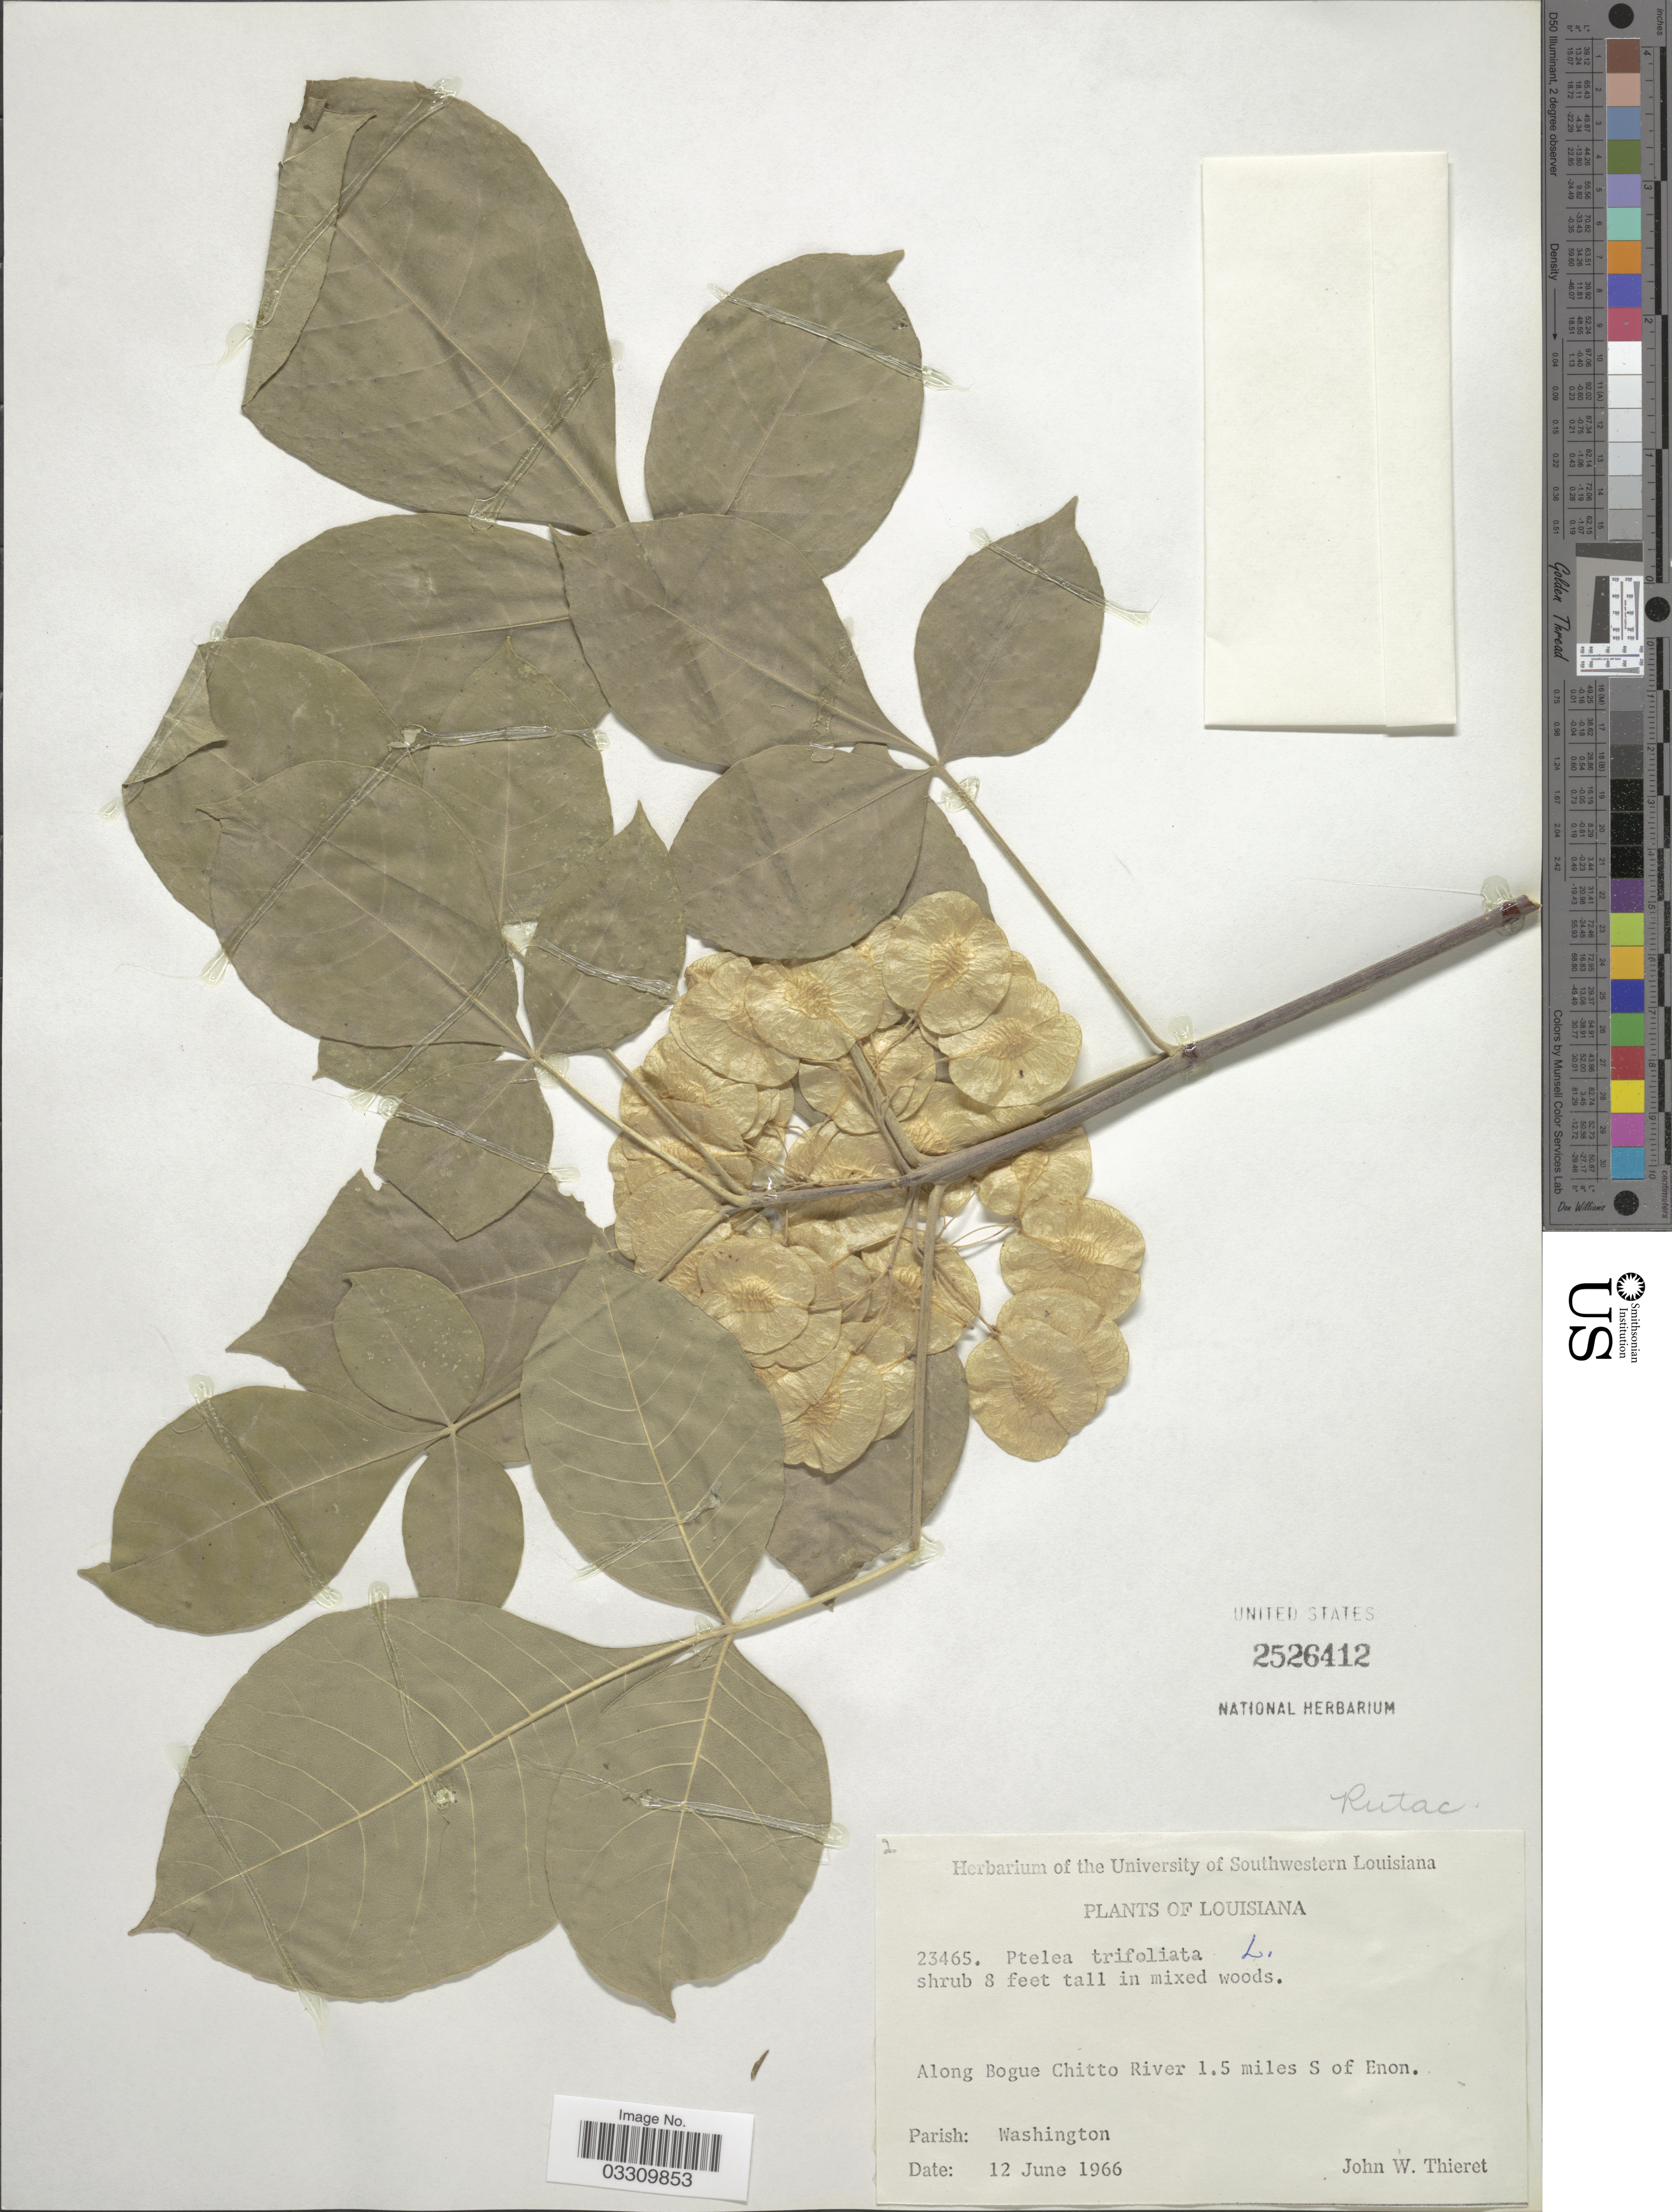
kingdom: Plantae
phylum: Tracheophyta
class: Magnoliopsida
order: Sapindales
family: Rutaceae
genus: Ptelea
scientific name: Ptelea trifoliata var. trifoliata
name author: L.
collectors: J. W. Thieret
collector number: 23465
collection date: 1966-06-12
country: United States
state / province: Louisiana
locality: Along Bogue Chitto River 1.5 miles S of Enon. Parish: Washington.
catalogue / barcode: US 2526412